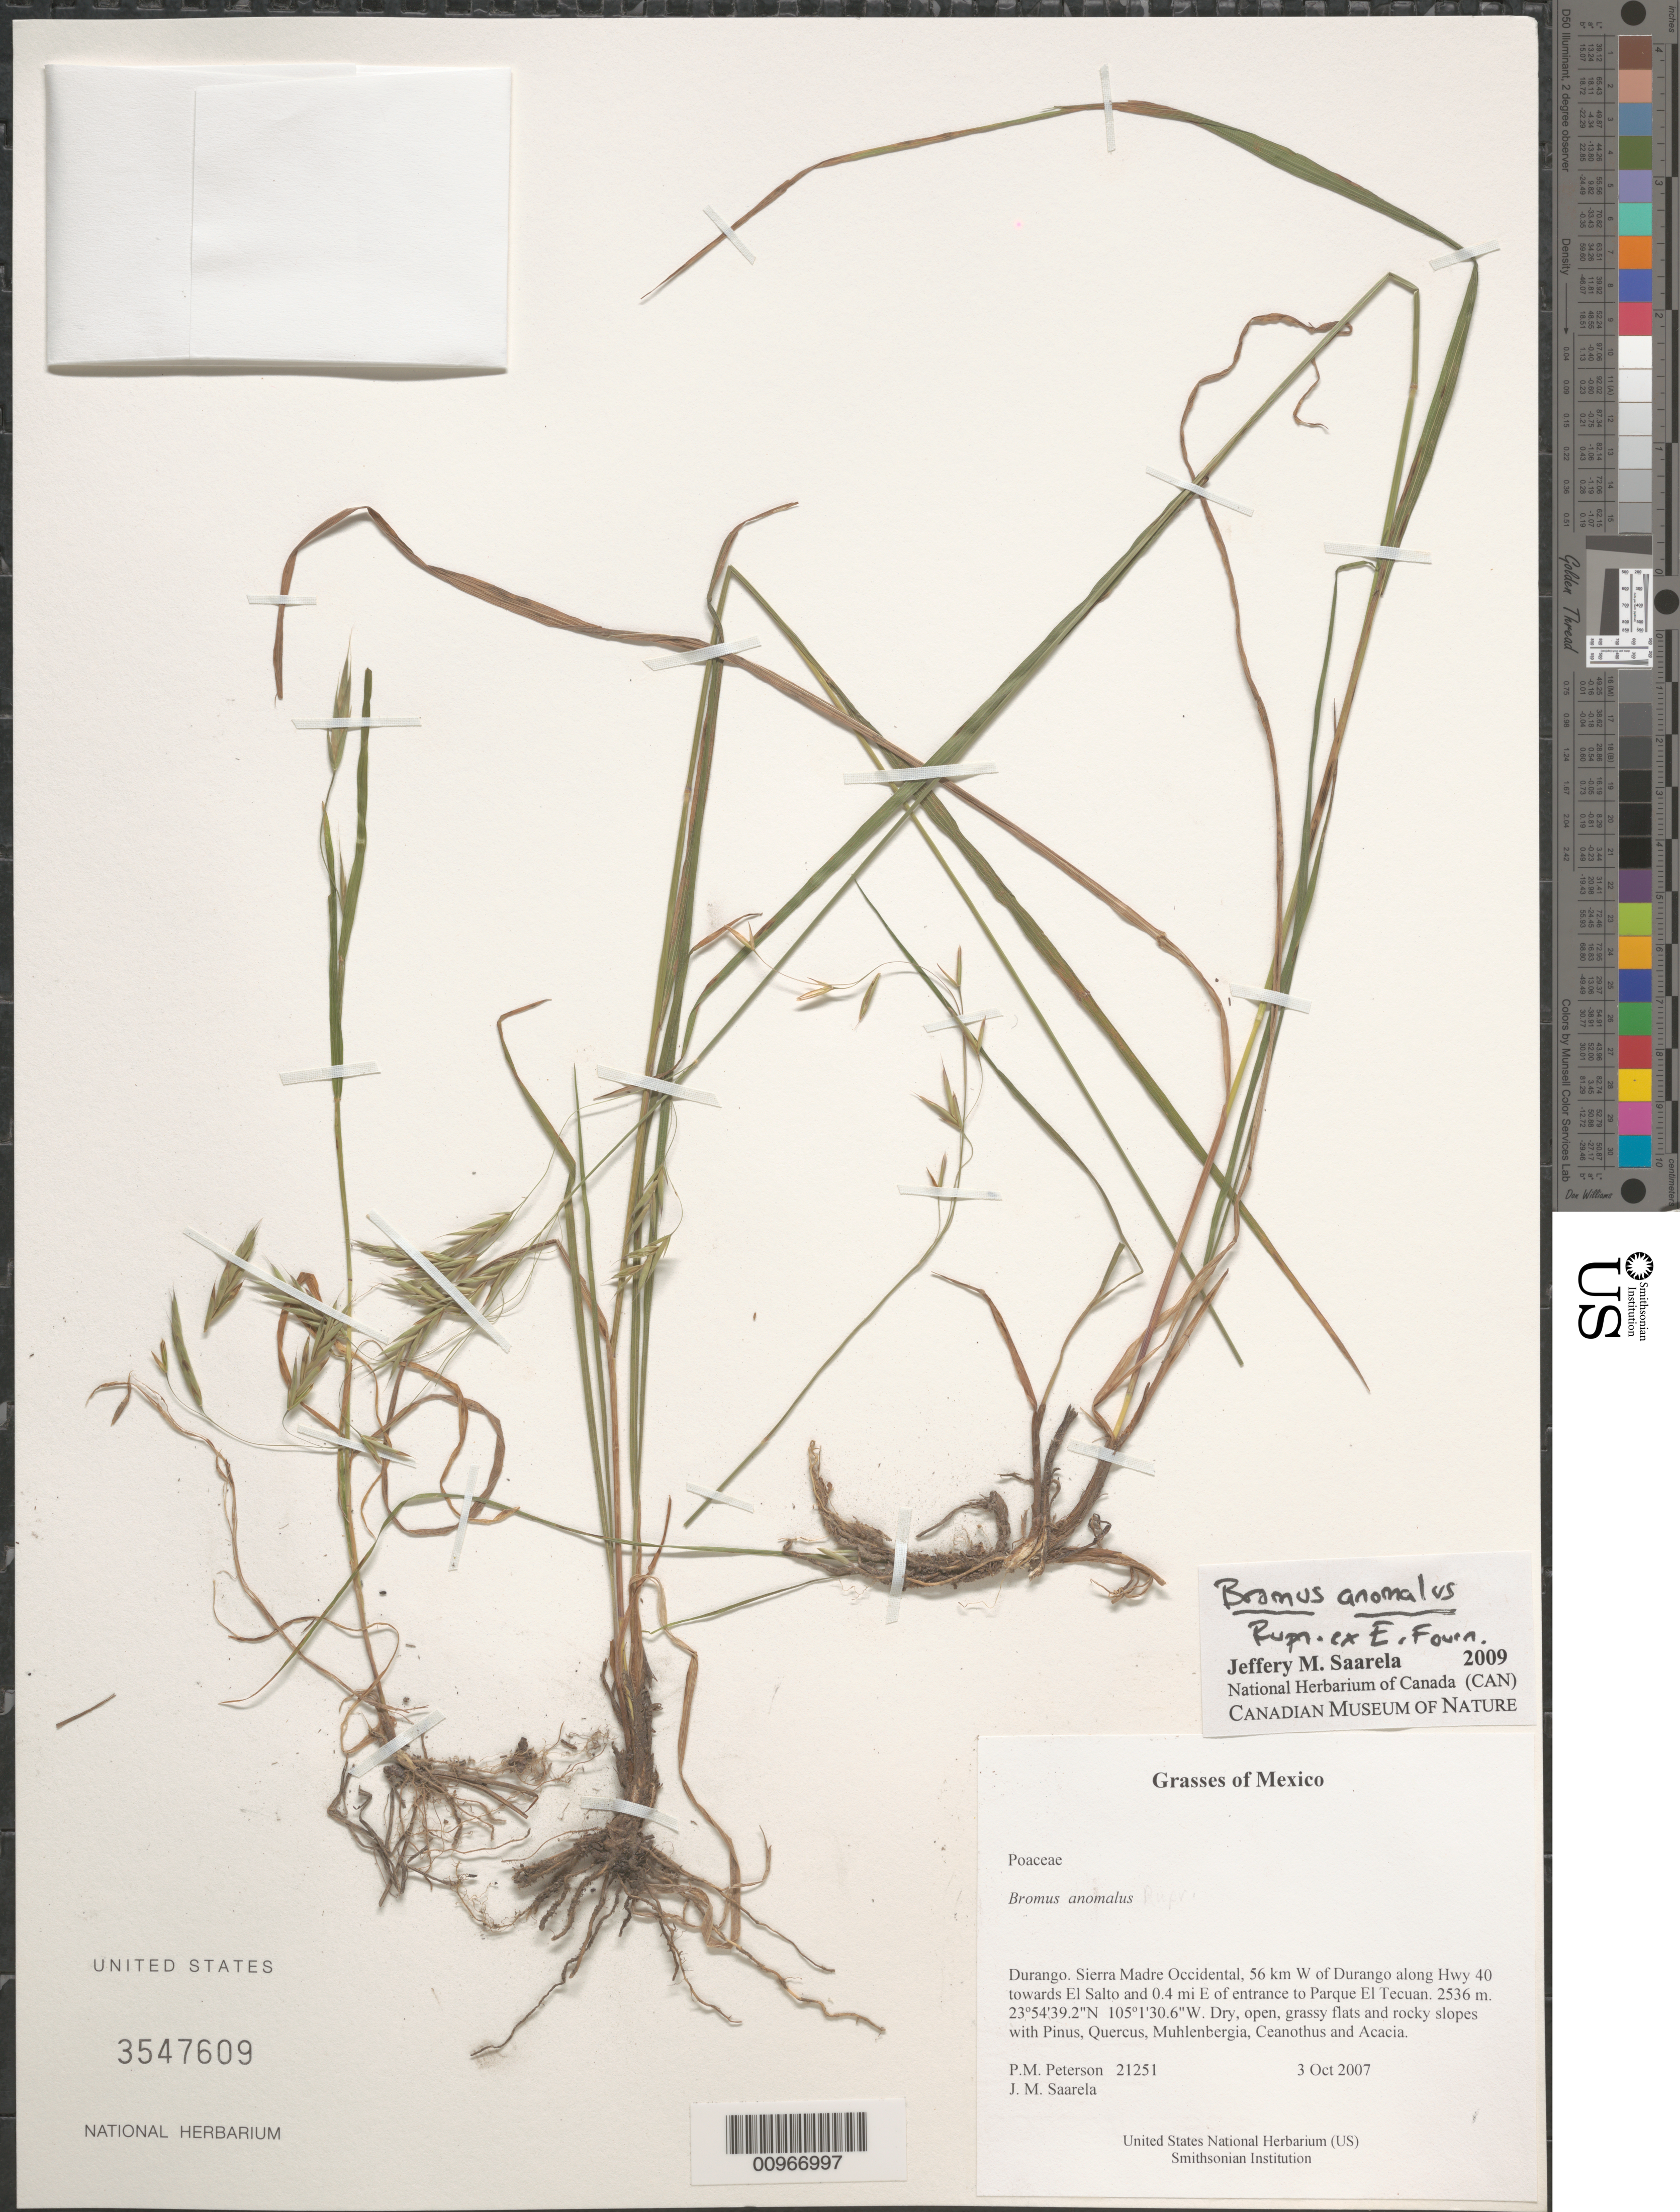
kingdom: Plantae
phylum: Tracheophyta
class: Liliopsida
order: Poales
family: Poaceae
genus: Bromus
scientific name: Bromus anomalus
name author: Rupr. ex E. Fourn.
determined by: Saarela, J. M., (CAN), Canadian Museum of Nature (CANADA)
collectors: P. M. Peterson & J. Saarela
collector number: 21251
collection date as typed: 03 Oct 2007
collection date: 2007-10-03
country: Mexico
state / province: Durango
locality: Sierra Madre Occidental, 56 km W of Durango along Hwy 40 towards El Salto and 0.4 mi E of entrance to Parque El Tecuan.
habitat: Dry, open, grassy flats and rocky slopes with Pinus, Quercus, Muhlenbergia, Ceanothus and Acacia.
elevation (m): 2536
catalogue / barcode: US 3547609